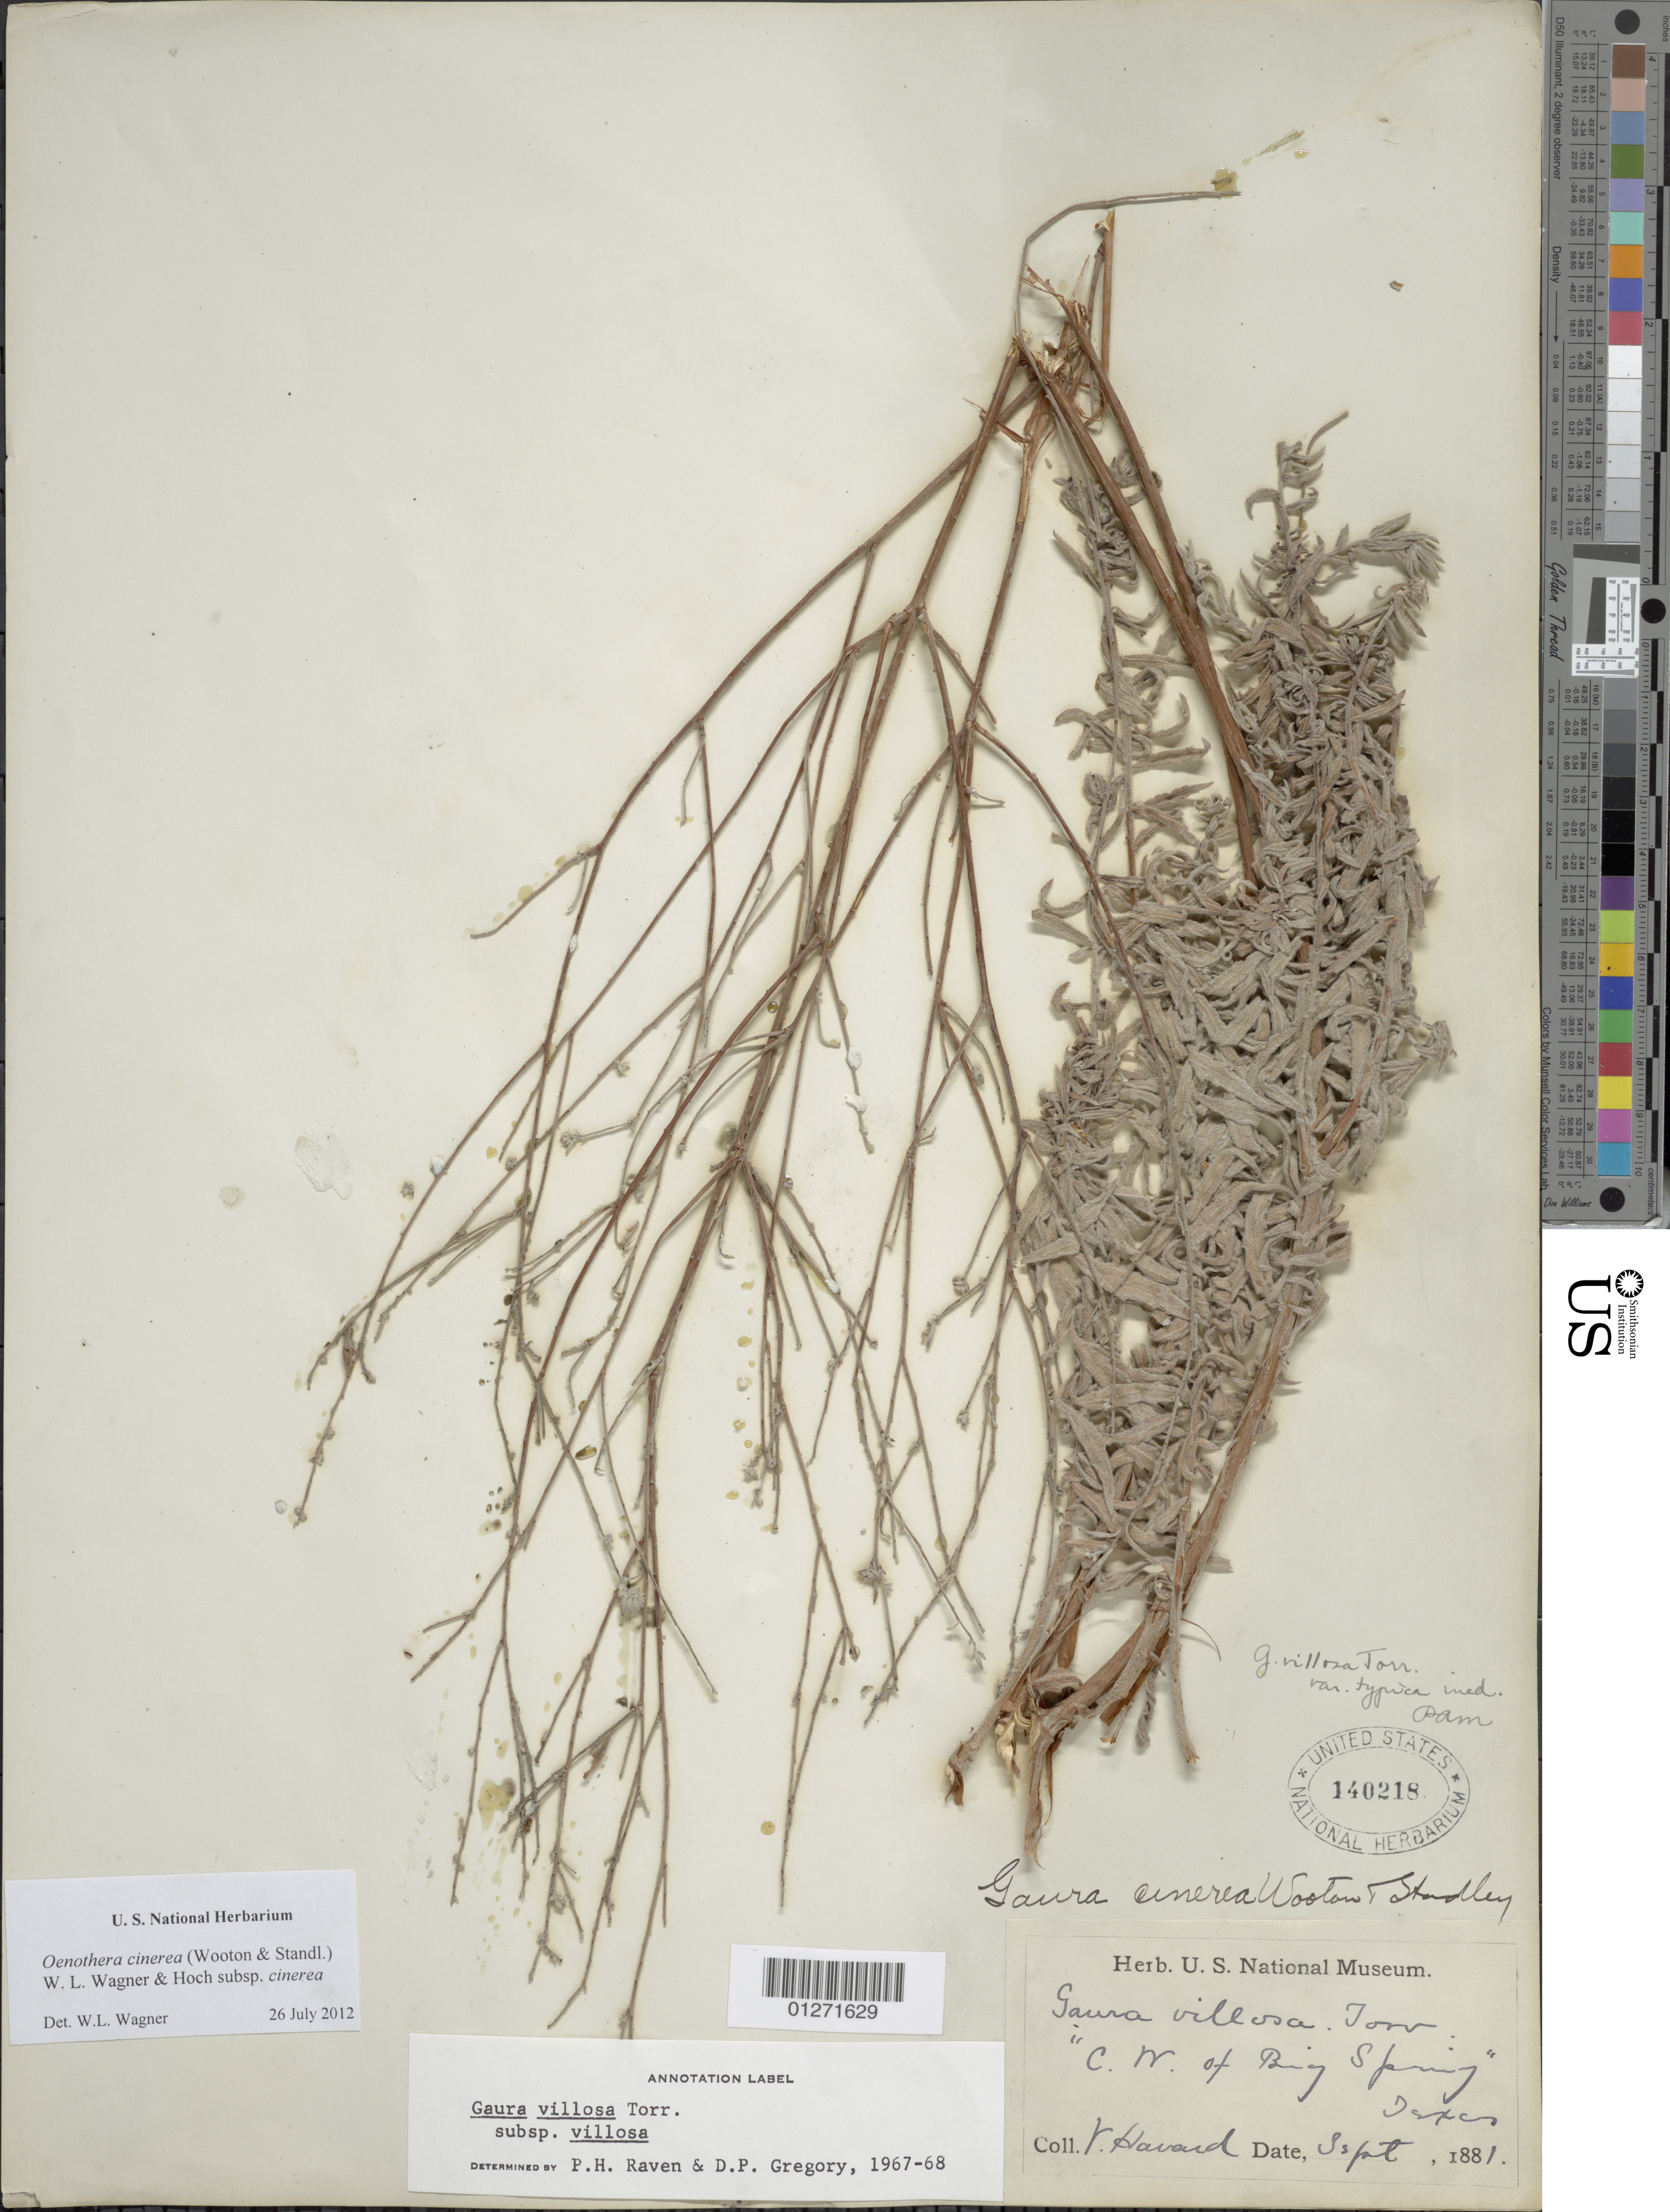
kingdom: Plantae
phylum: Tracheophyta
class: Magnoliopsida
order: Myrtales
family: Onagraceae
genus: Oenothera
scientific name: Oenothera cinerea subsp. cinerea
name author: (Wooton & Standl.) W.L. Wagner & Hoch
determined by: Wagner, W. L., (BOT), Smithsonian Institution - National Museum of Natural History (UNITED STATES)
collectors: V. Havard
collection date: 1881-09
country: United States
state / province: Texas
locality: W of Big Spring.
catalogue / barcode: US 140218